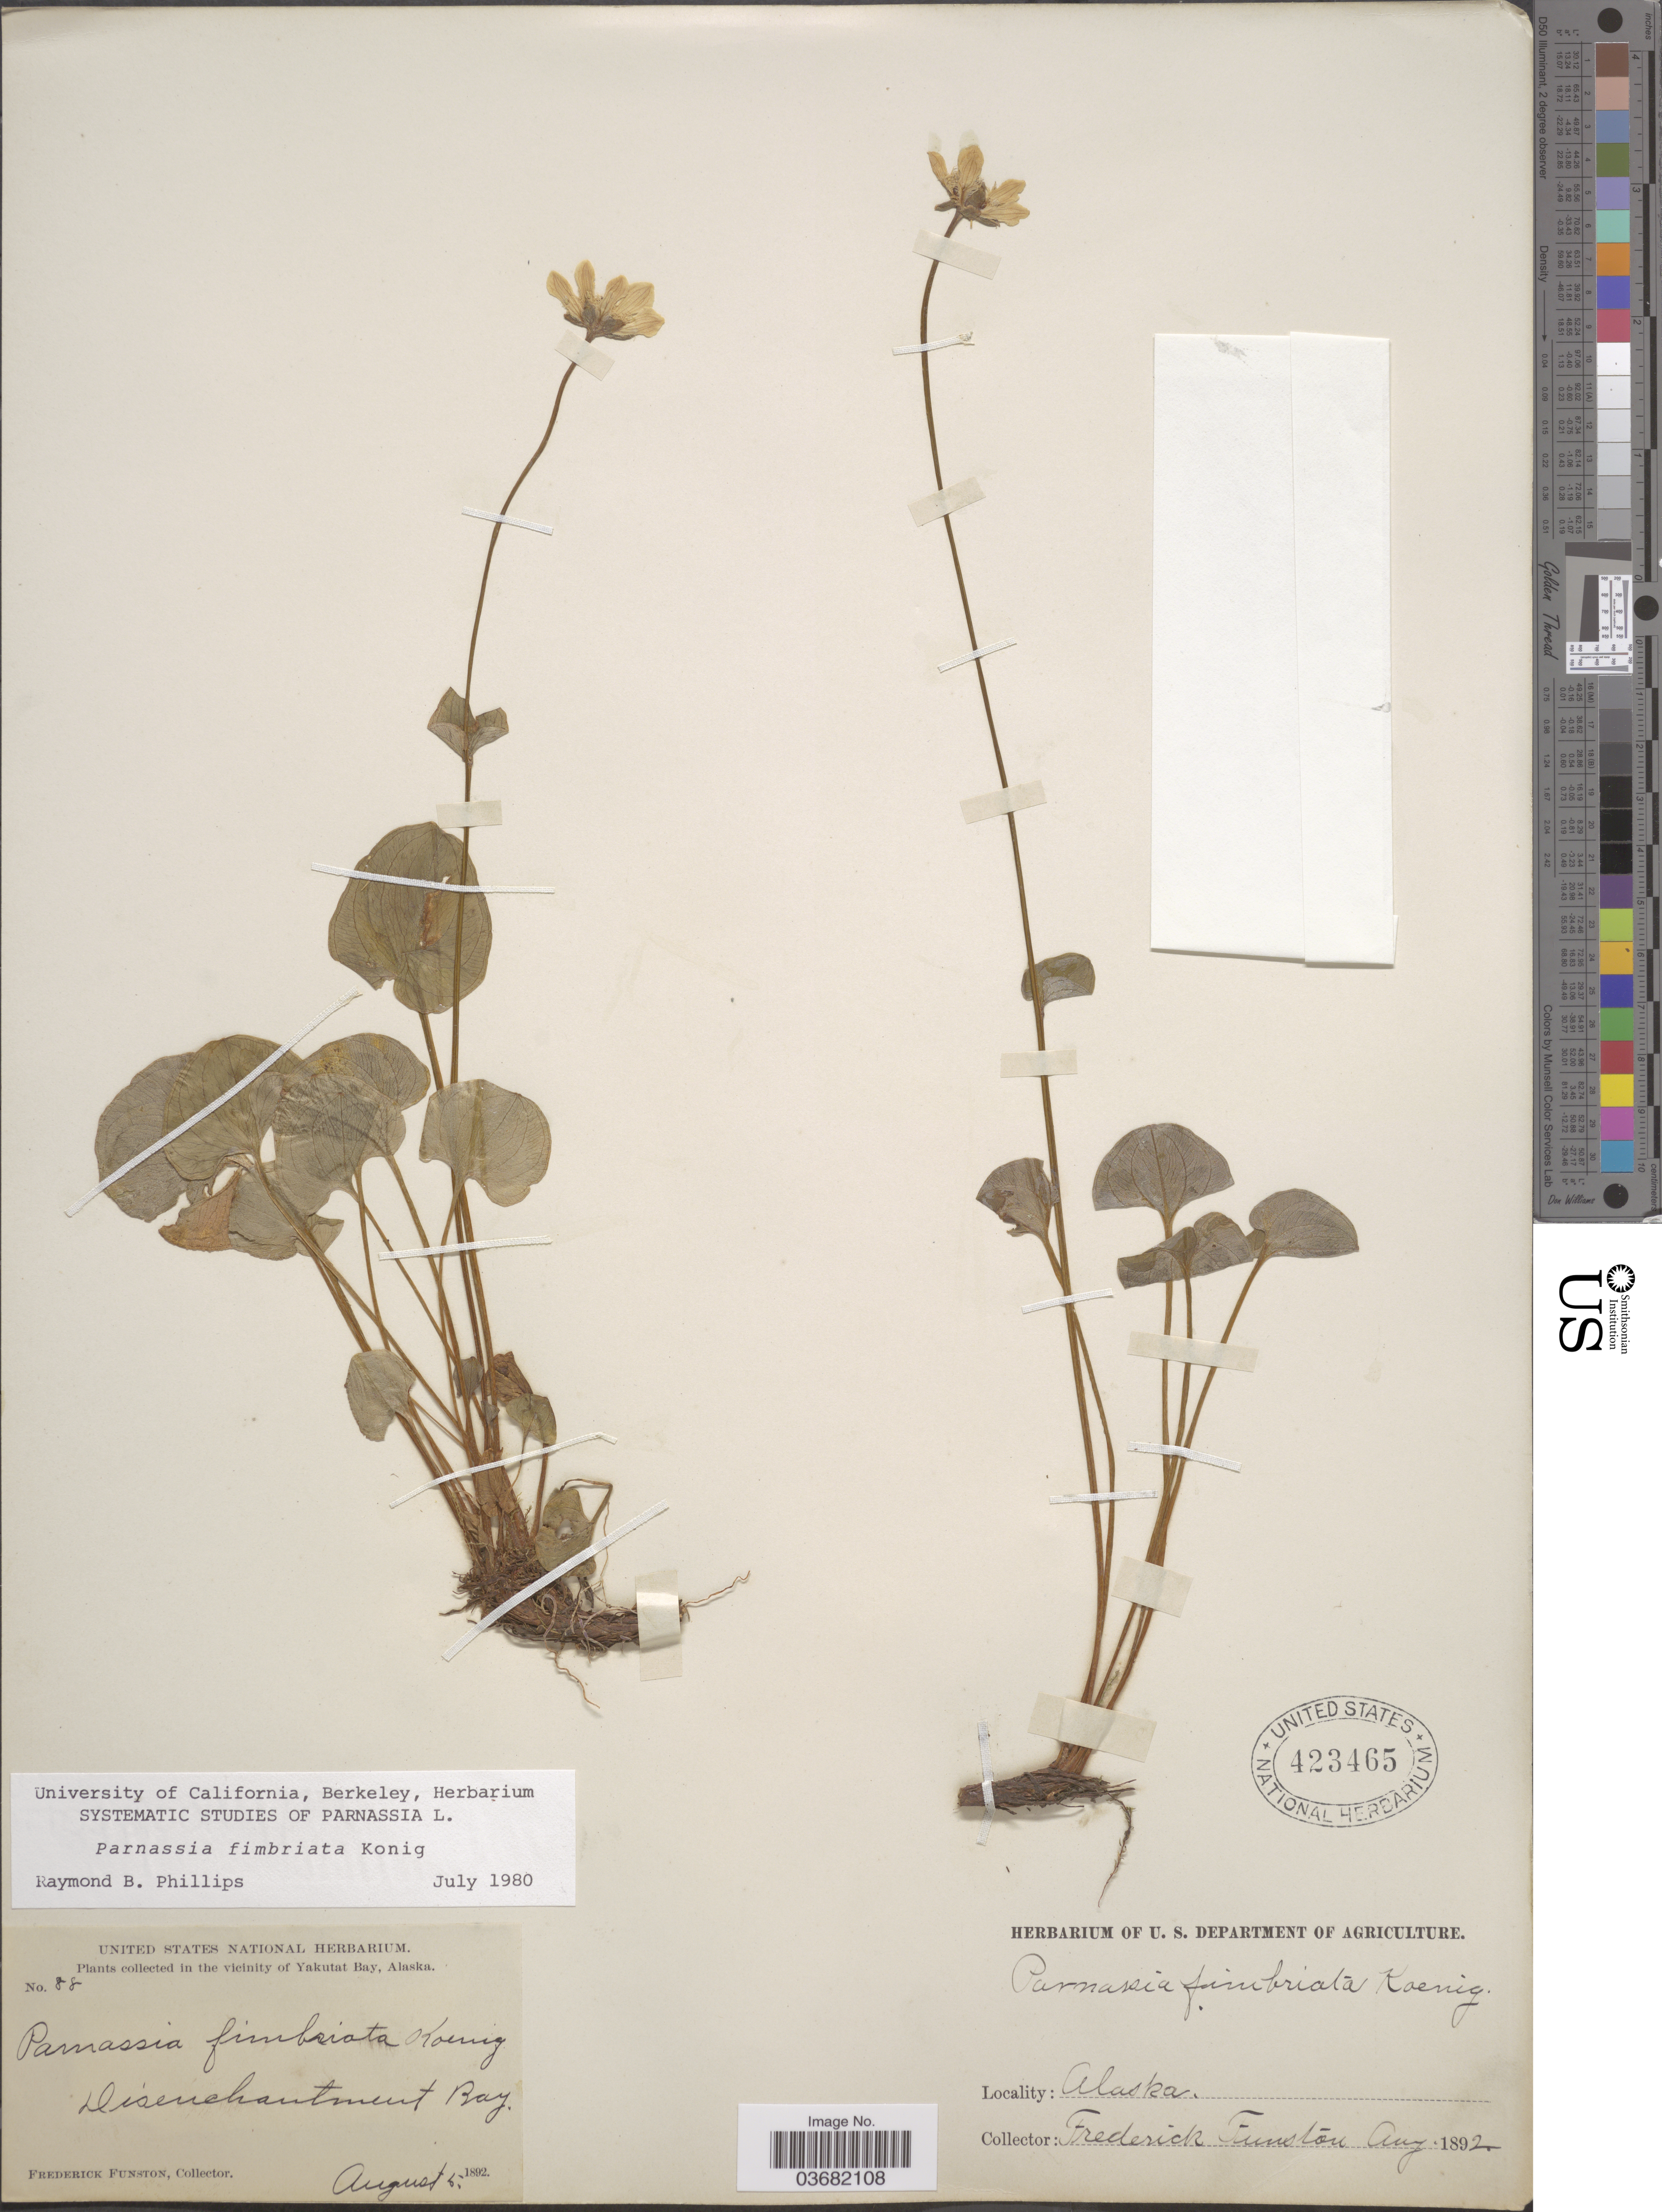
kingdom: Plantae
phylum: Tracheophyta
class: Magnoliopsida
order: Celastrales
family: Parnassiaceae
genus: Parnassia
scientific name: Parnassia fimbriata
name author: K.D. Koenig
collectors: F. Funston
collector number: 88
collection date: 1892-08-05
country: United States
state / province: Alaska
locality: In the vicinity of Yakutat Bay. Disenchantment Bay.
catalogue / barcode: US 423465